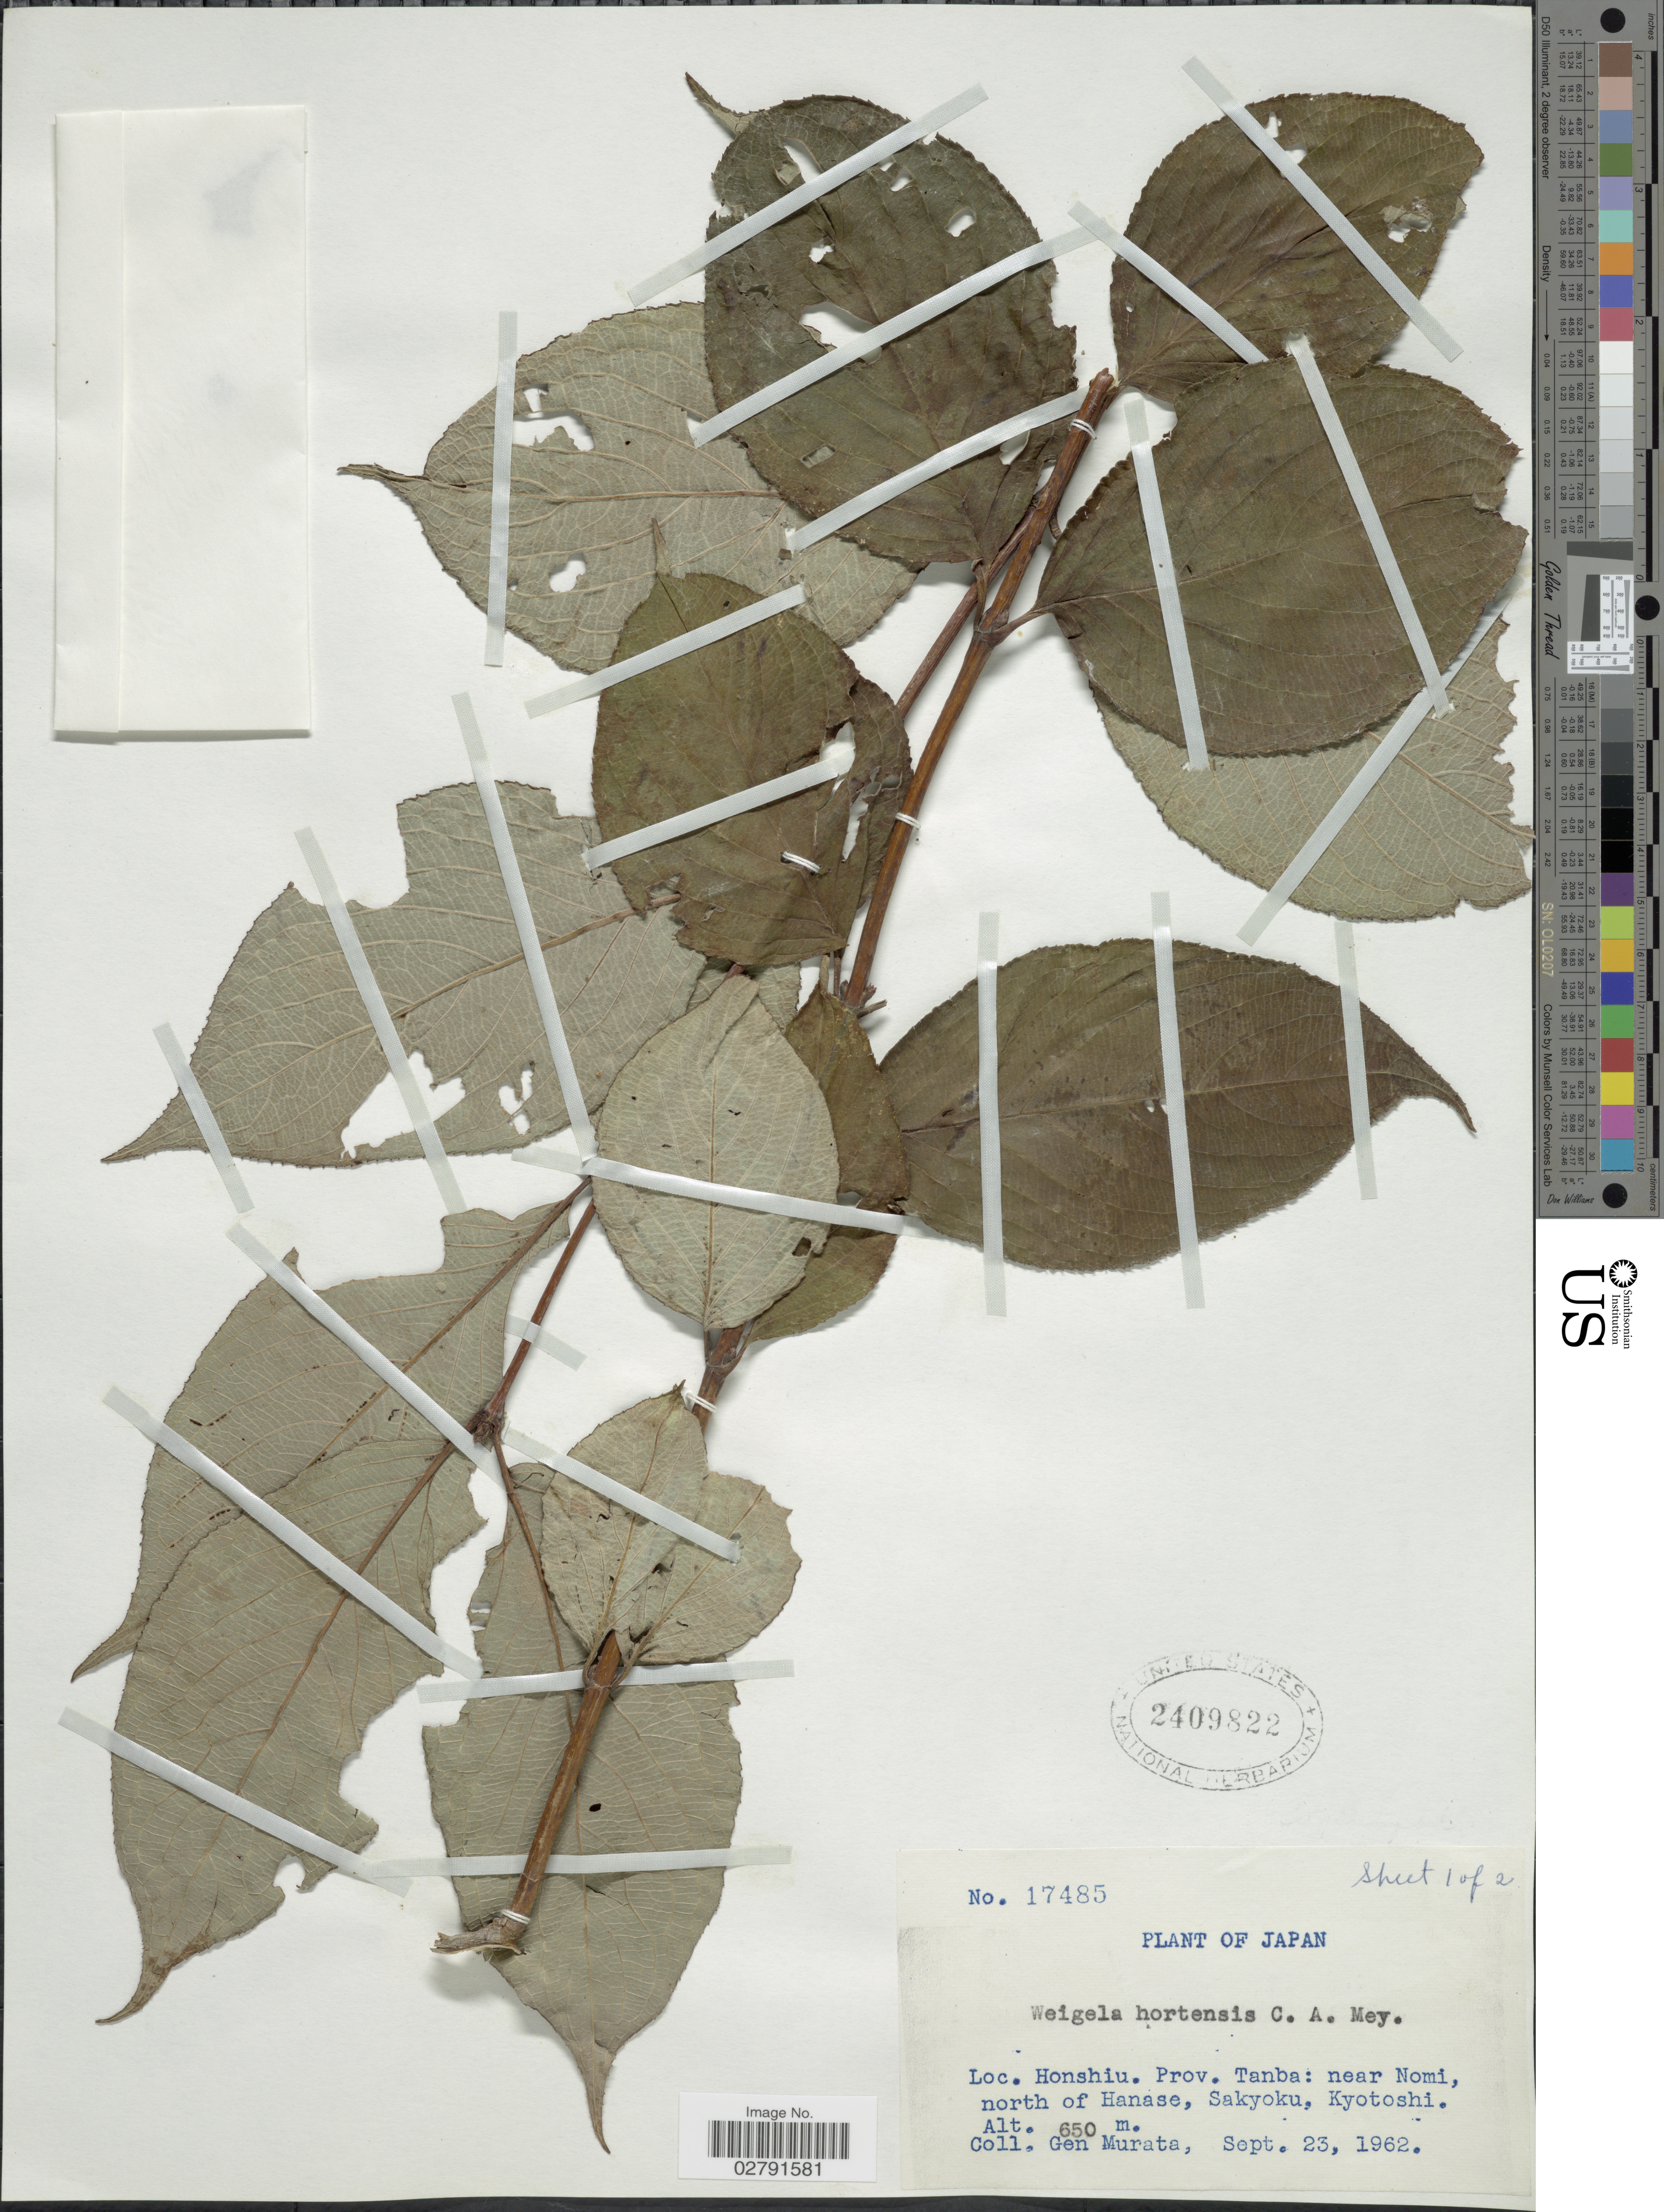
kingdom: Plantae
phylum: Tracheophyta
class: Magnoliopsida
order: Dipsacales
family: Caprifoliaceae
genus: Diervilla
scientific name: Diervilla hortensis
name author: Siebold & Zucc.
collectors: G. Murata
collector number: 17485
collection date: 1962-09-23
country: Japan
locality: Honshiu. Prov. Tanba: Near Nomi, north of Hanase, Sakyoku, Kyotoshi.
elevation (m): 650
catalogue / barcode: US 2409822